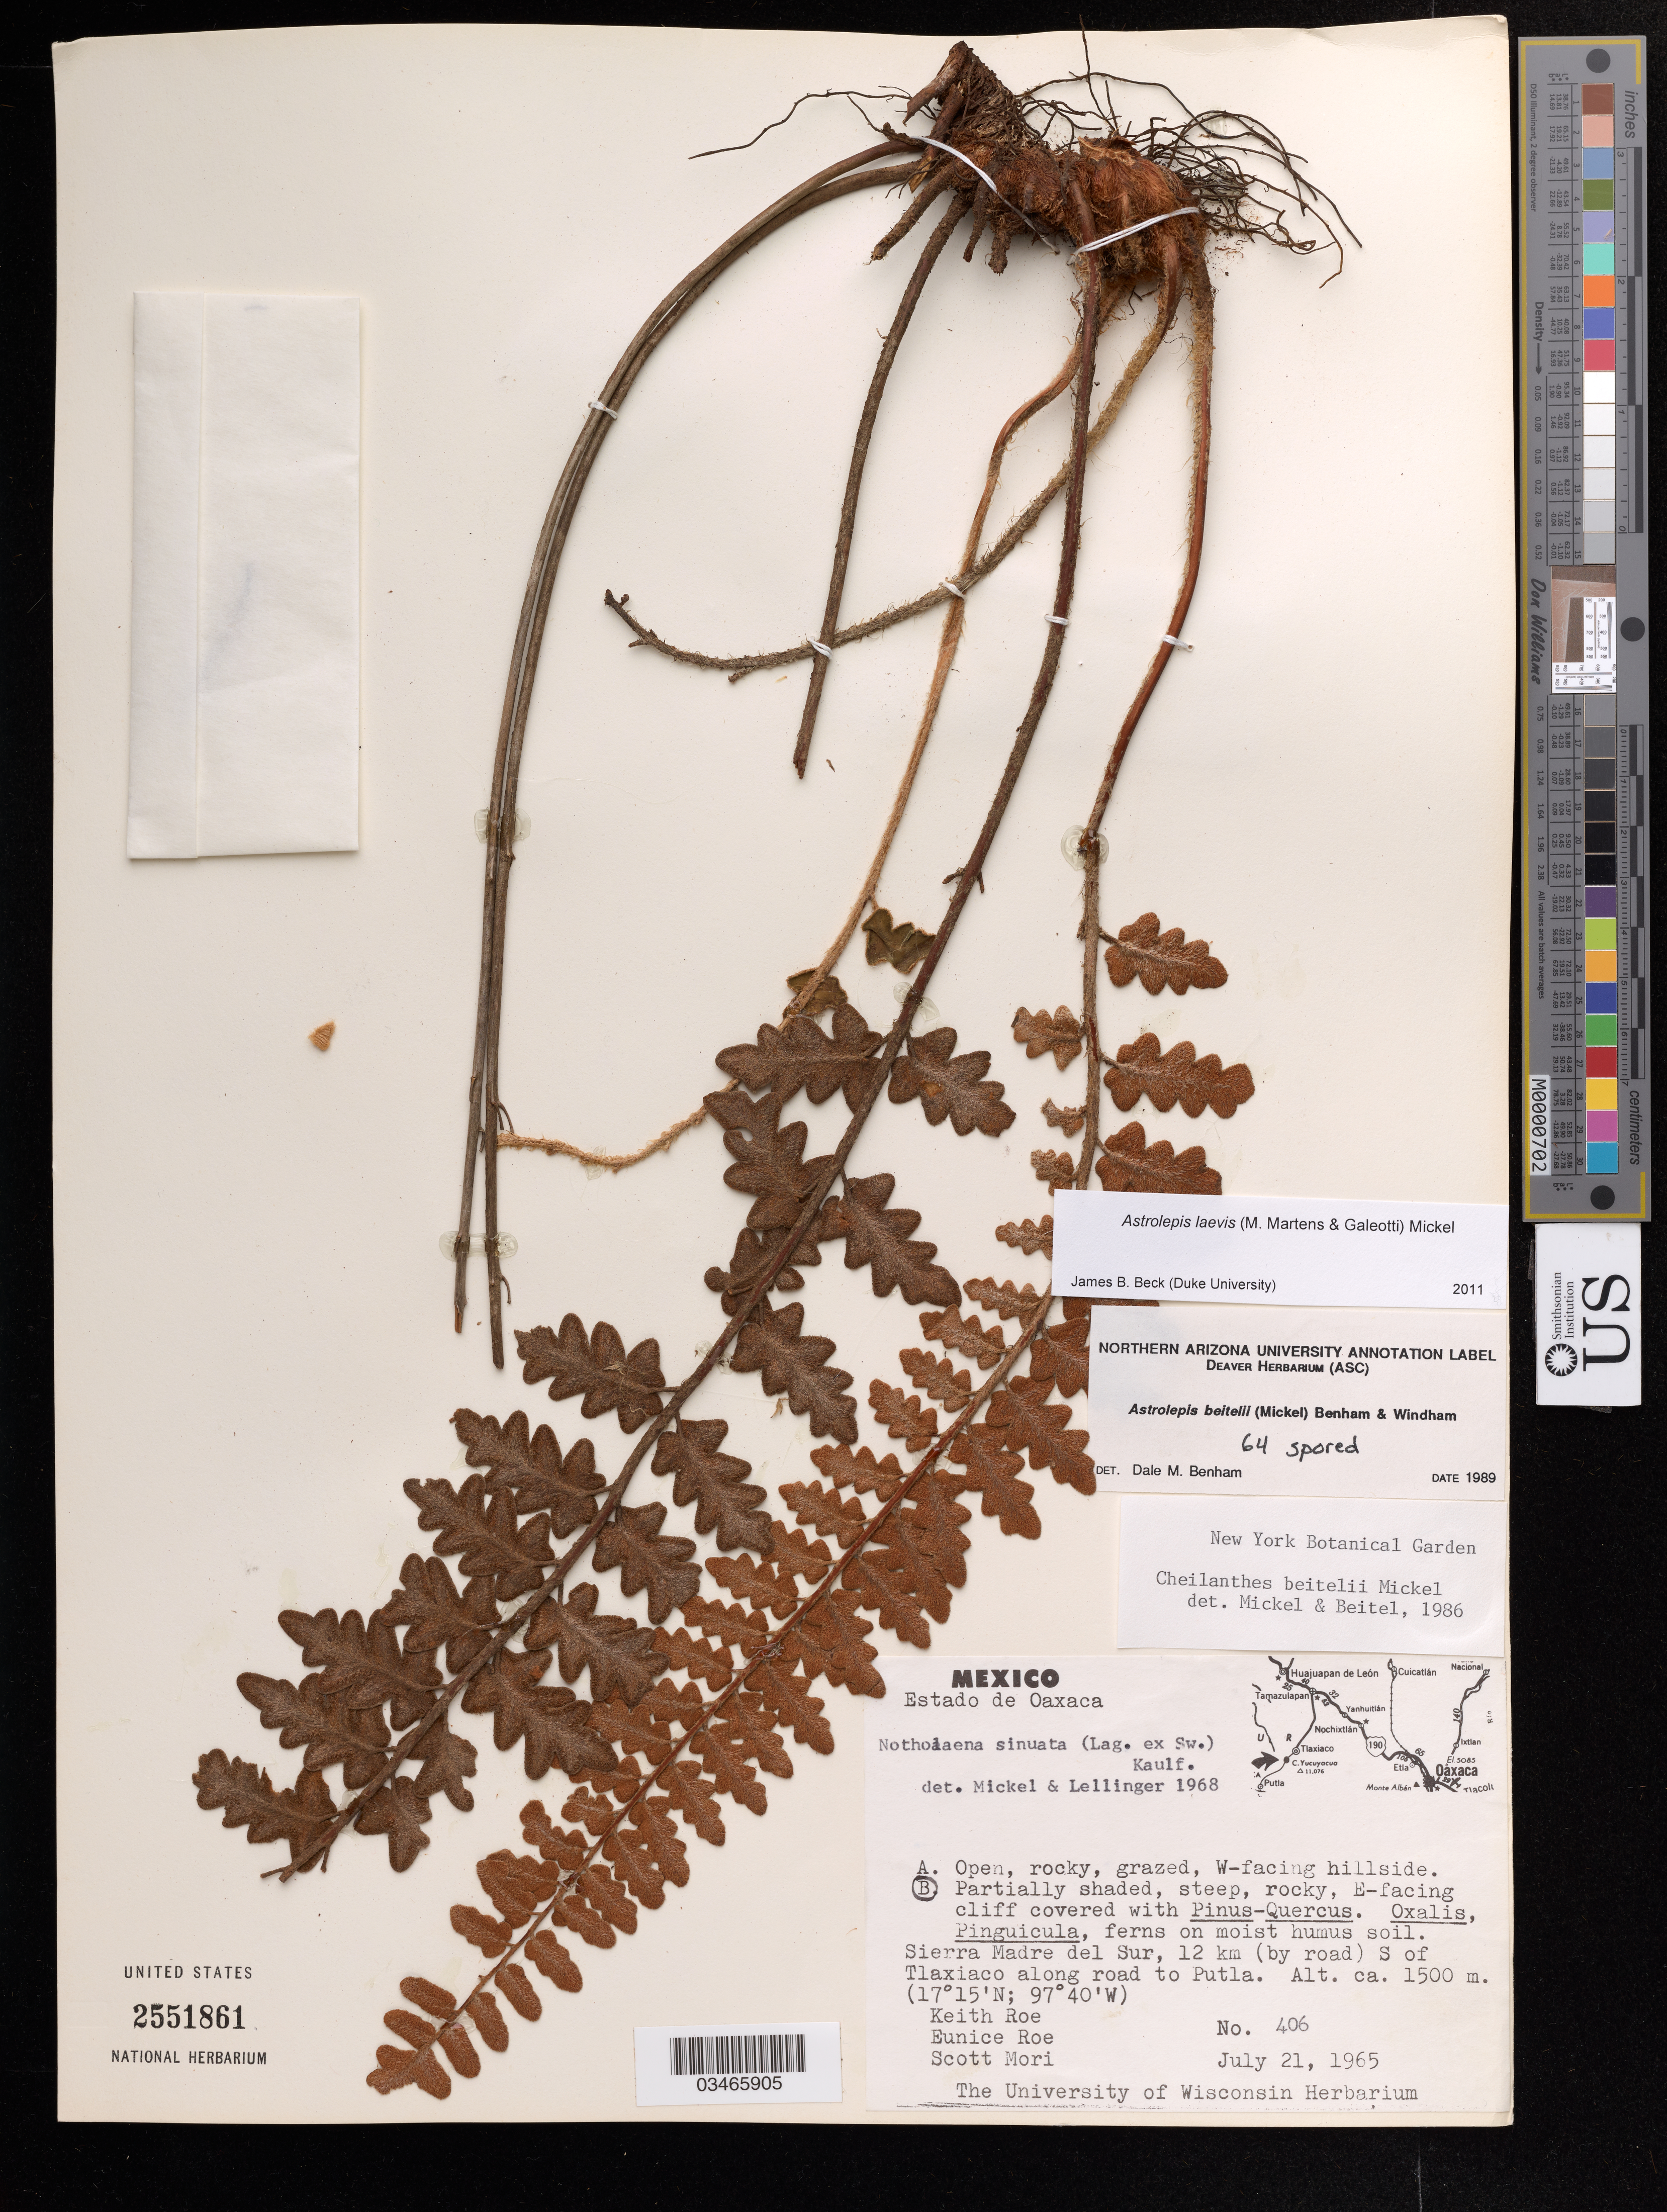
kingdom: Plantae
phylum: Tracheophyta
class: Polypodiopsida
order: Polypodiales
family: Pteridaceae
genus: Astrolepis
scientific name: Astrolepis laevis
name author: (Mart. & Ikonn.-Gal.) Mickel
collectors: K. Roe & E. Roe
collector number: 406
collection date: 1965-07-21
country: Mexico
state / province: Oaxaca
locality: Sierra Madre del Sur, 12 km (by road) S of Tlaxiaco along road to Putla.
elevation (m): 1500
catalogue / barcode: US 2551861